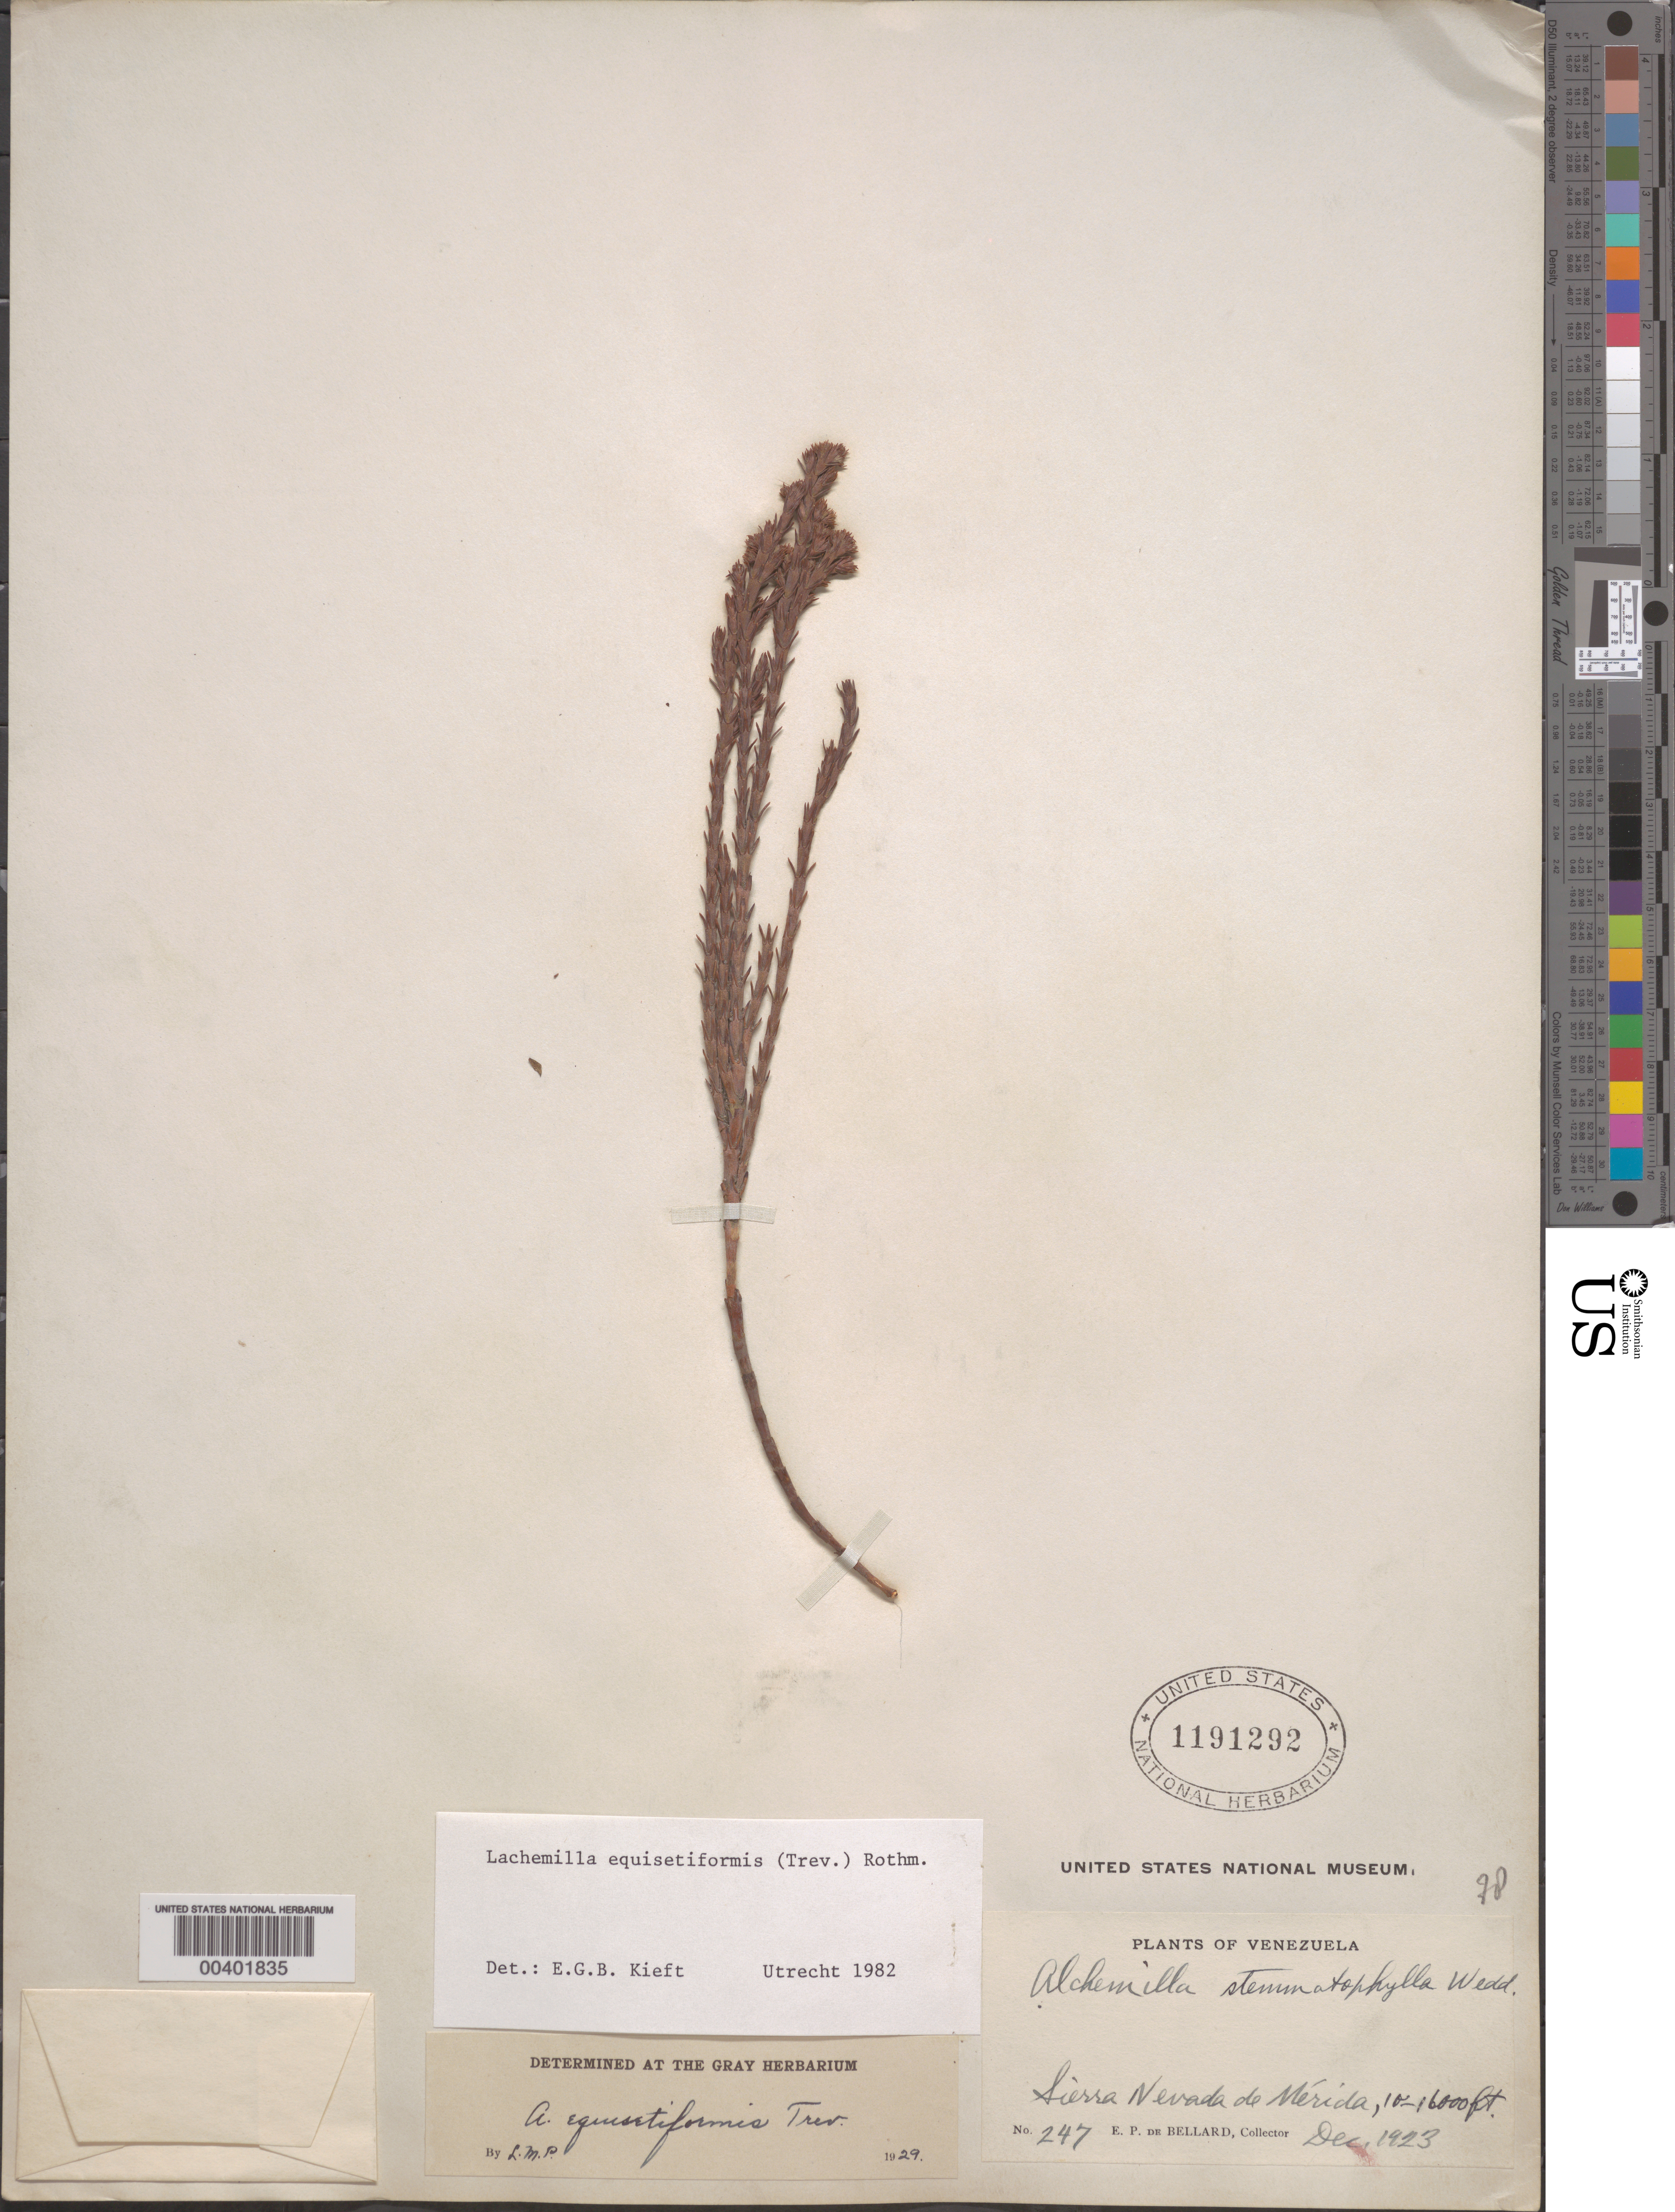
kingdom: Plantae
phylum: Tracheophyta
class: Magnoliopsida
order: Rosales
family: Rosaceae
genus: Alchemilla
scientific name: Alchemilla equisetiformis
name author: Trevir.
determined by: Dorr, L. J., (BOT), Smithsonian Institution - National Museum of Natural History (UNITED STATES)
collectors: E. Bellard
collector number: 247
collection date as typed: Dec 1923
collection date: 1923-12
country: Venezuela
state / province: Mérida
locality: Sierra Nevada de Mérida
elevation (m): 3048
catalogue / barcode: US 1191292